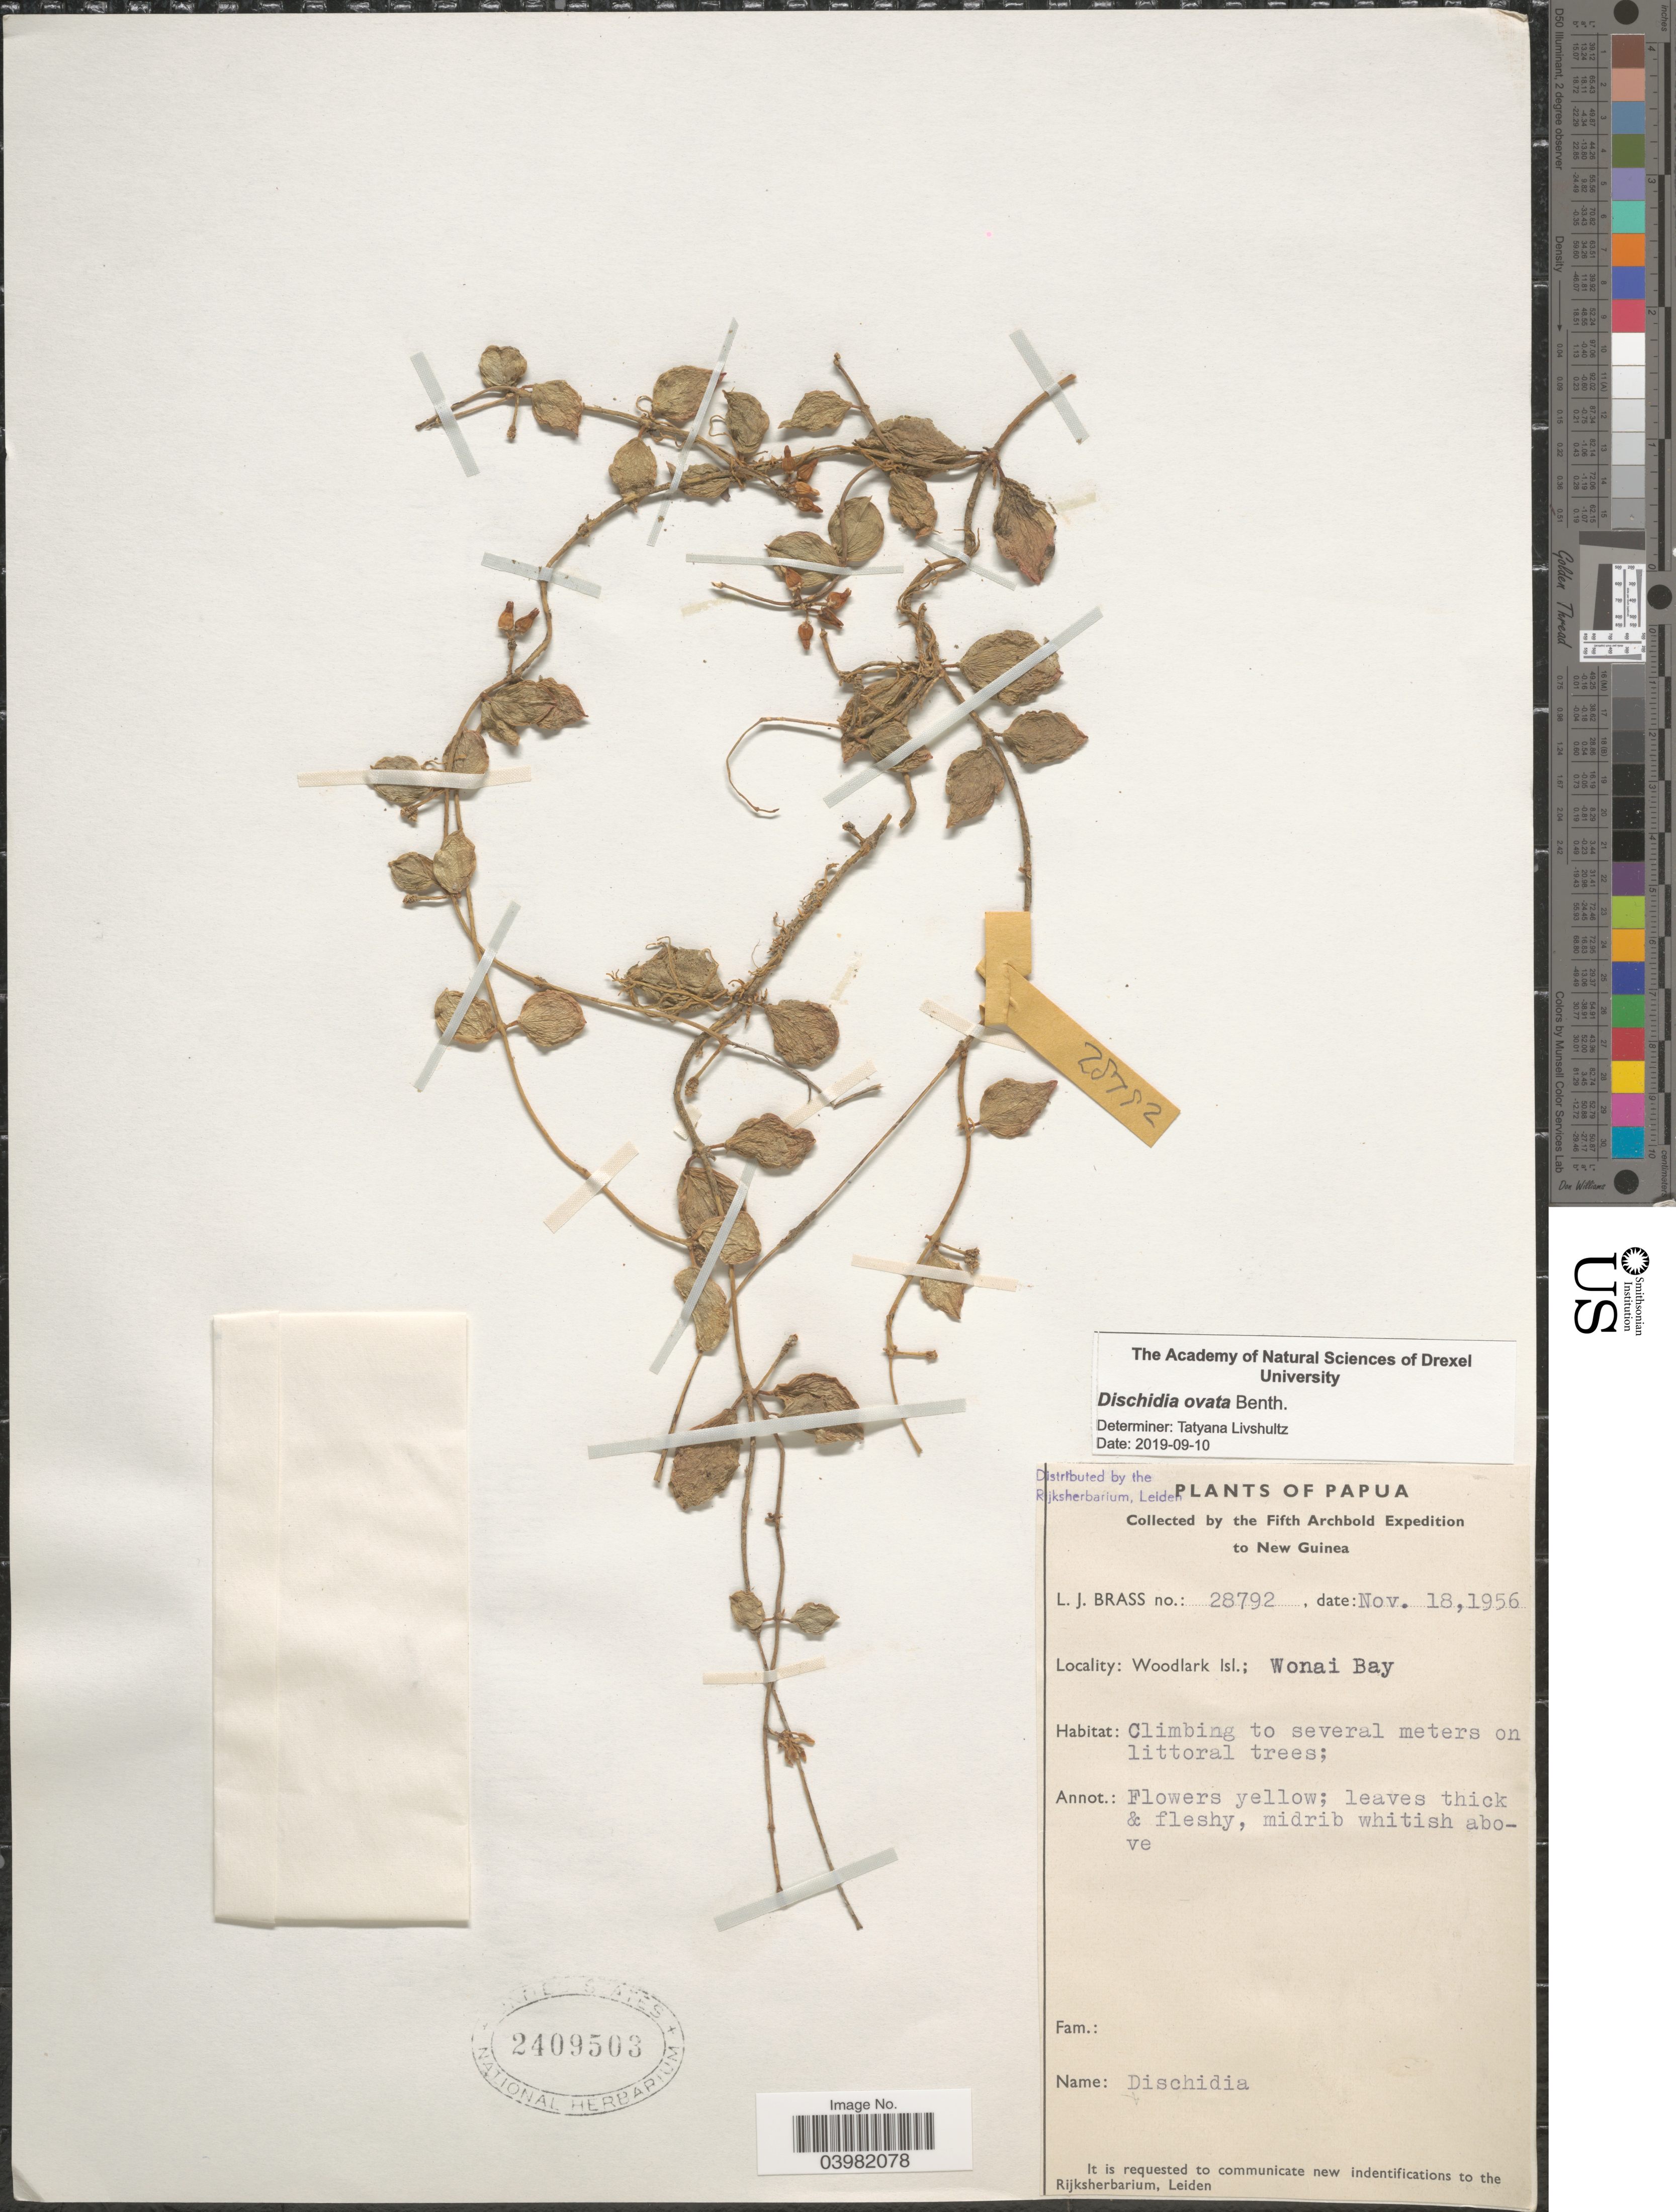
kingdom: Plantae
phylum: Tracheophyta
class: Magnoliopsida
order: Gentianales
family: Apocynaceae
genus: Dischidia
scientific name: Dischidia ovata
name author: Benth.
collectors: L. J. Brass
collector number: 28792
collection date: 1956-11-18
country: Papua New Guinea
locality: Papua. New Guinea. Woodlark Isl.; Wonai Bay.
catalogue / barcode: US 2409503